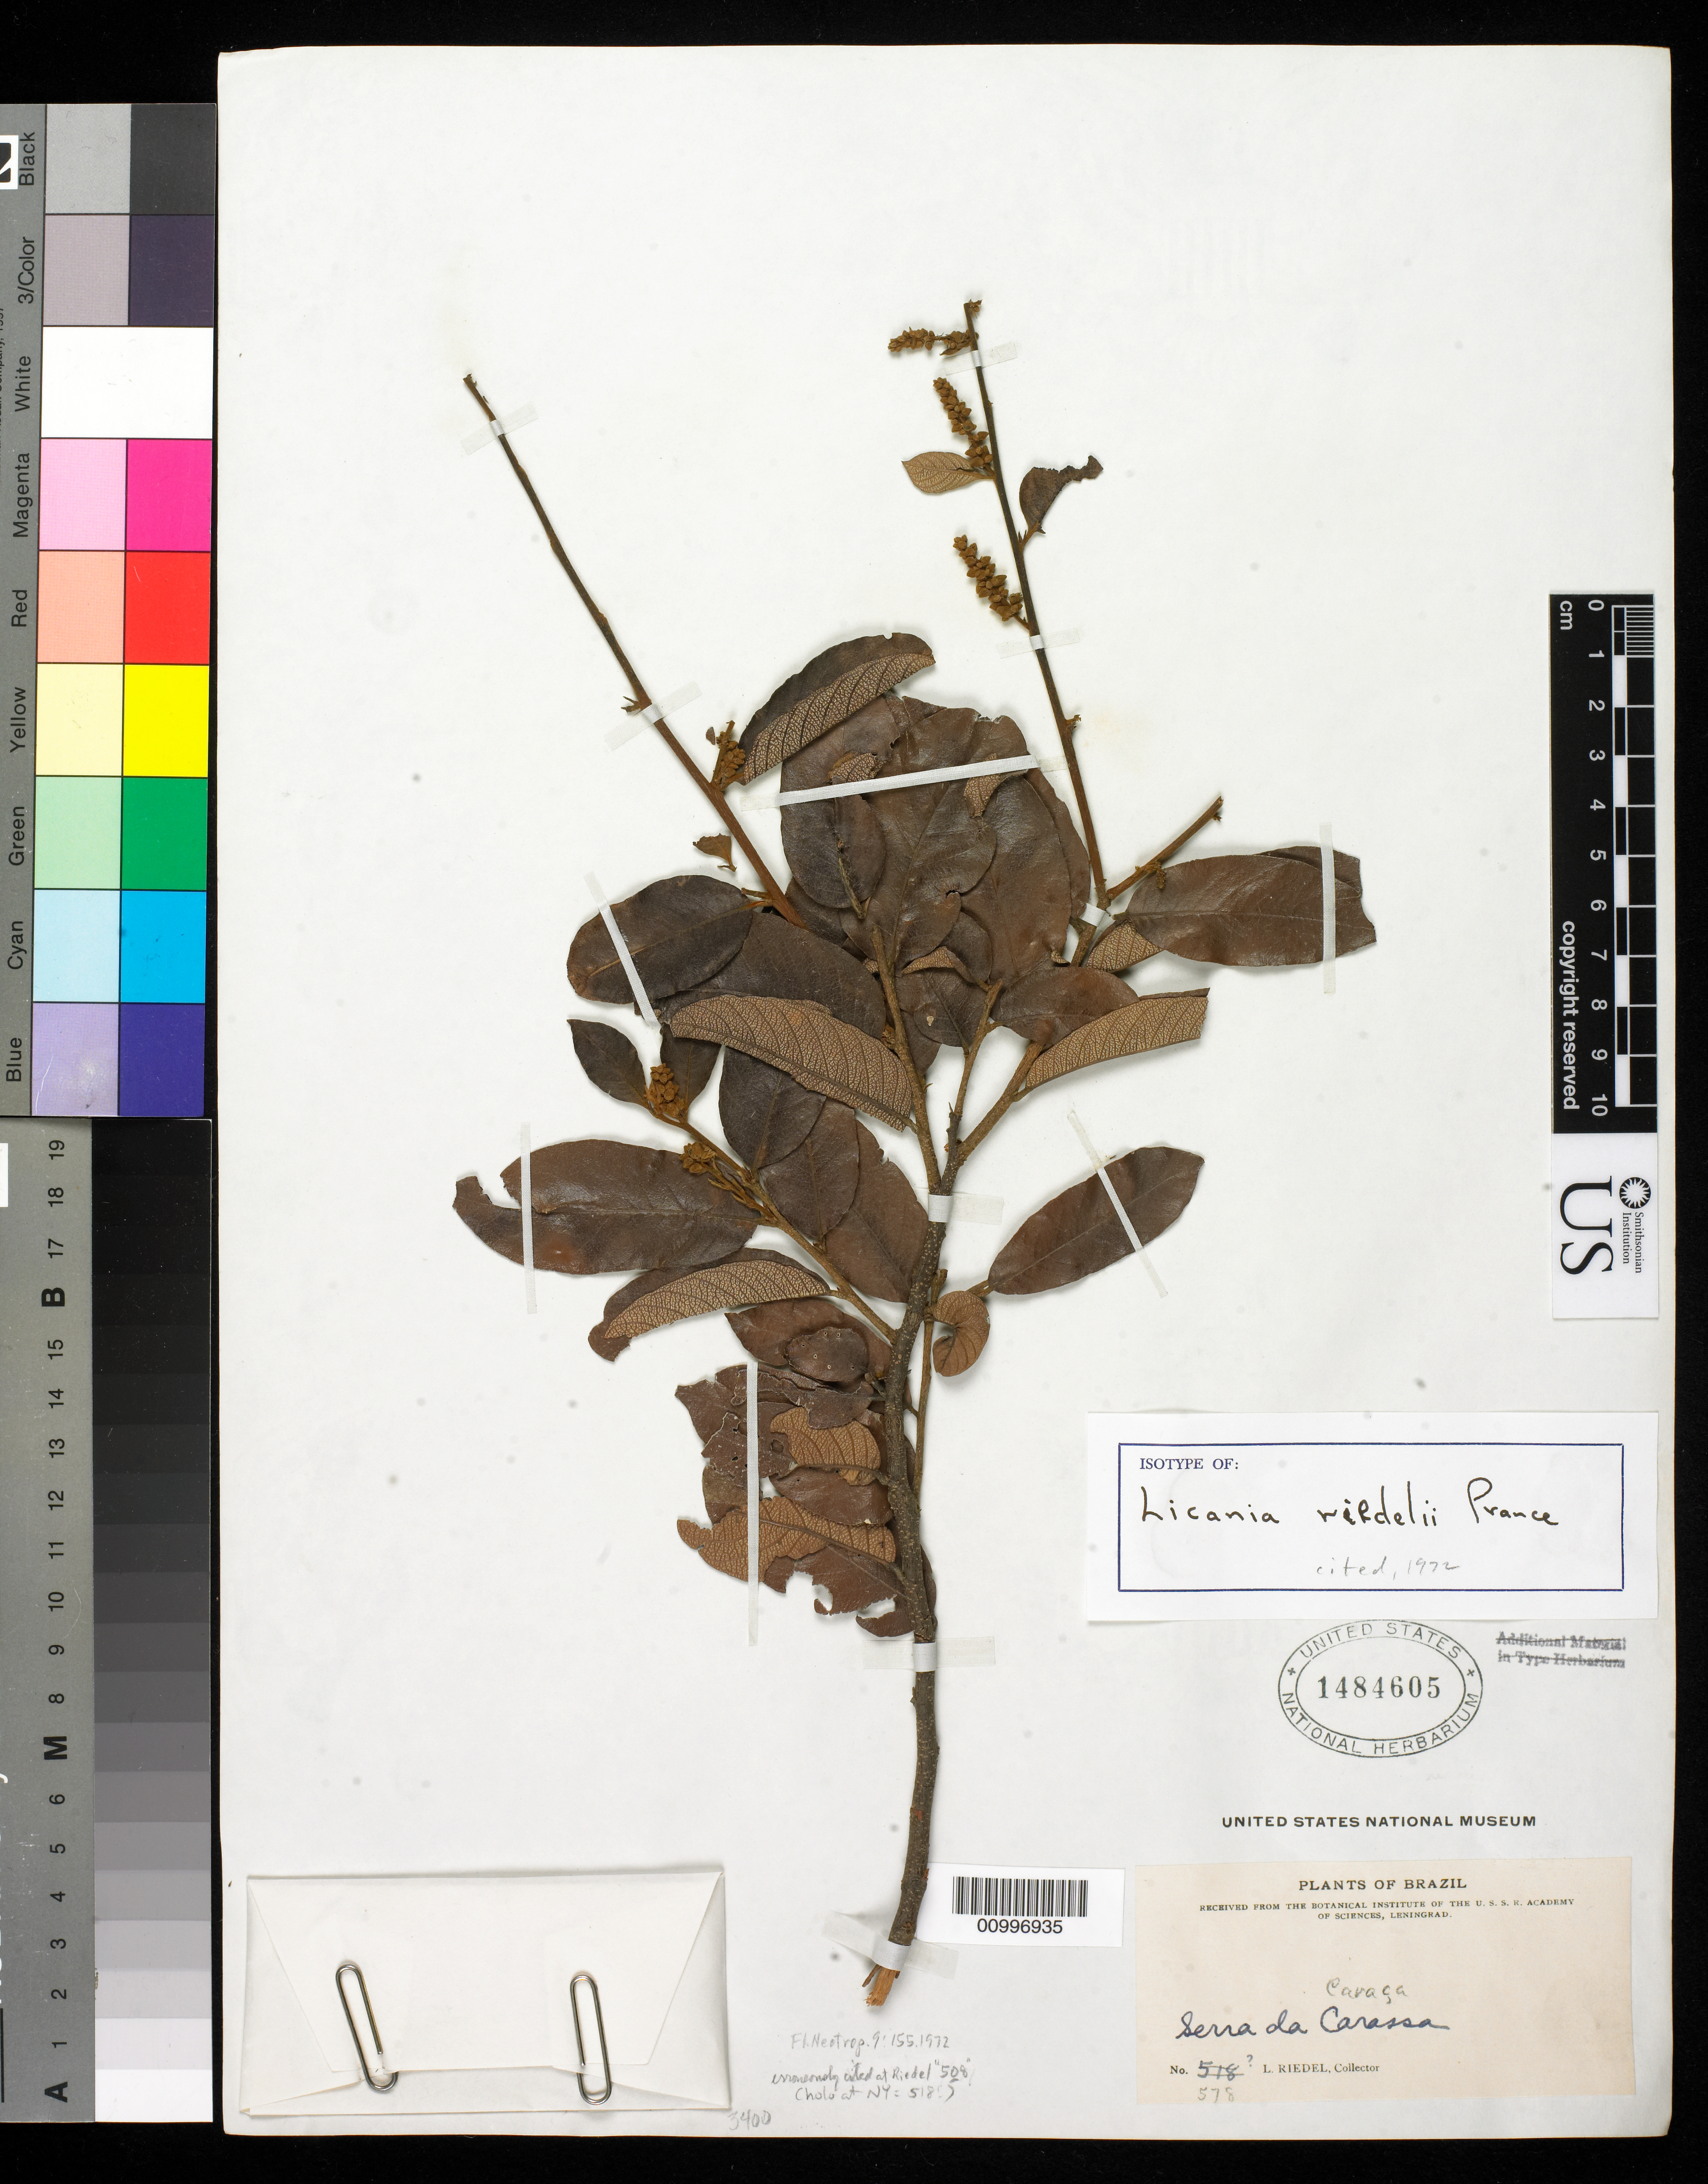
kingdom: Plantae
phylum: Tracheophyta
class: Magnoliopsida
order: Malpighiales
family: Chrysobalanaceae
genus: Licania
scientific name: Licania riedelii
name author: Prance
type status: Isotype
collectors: L. Riedel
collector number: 518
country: Brazil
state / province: Minas Gerais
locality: Serra da Carassa [Caraça]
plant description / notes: Protologue mis-cites collection number as 508; holotype at NY is labeled as "518".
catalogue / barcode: US 1484605